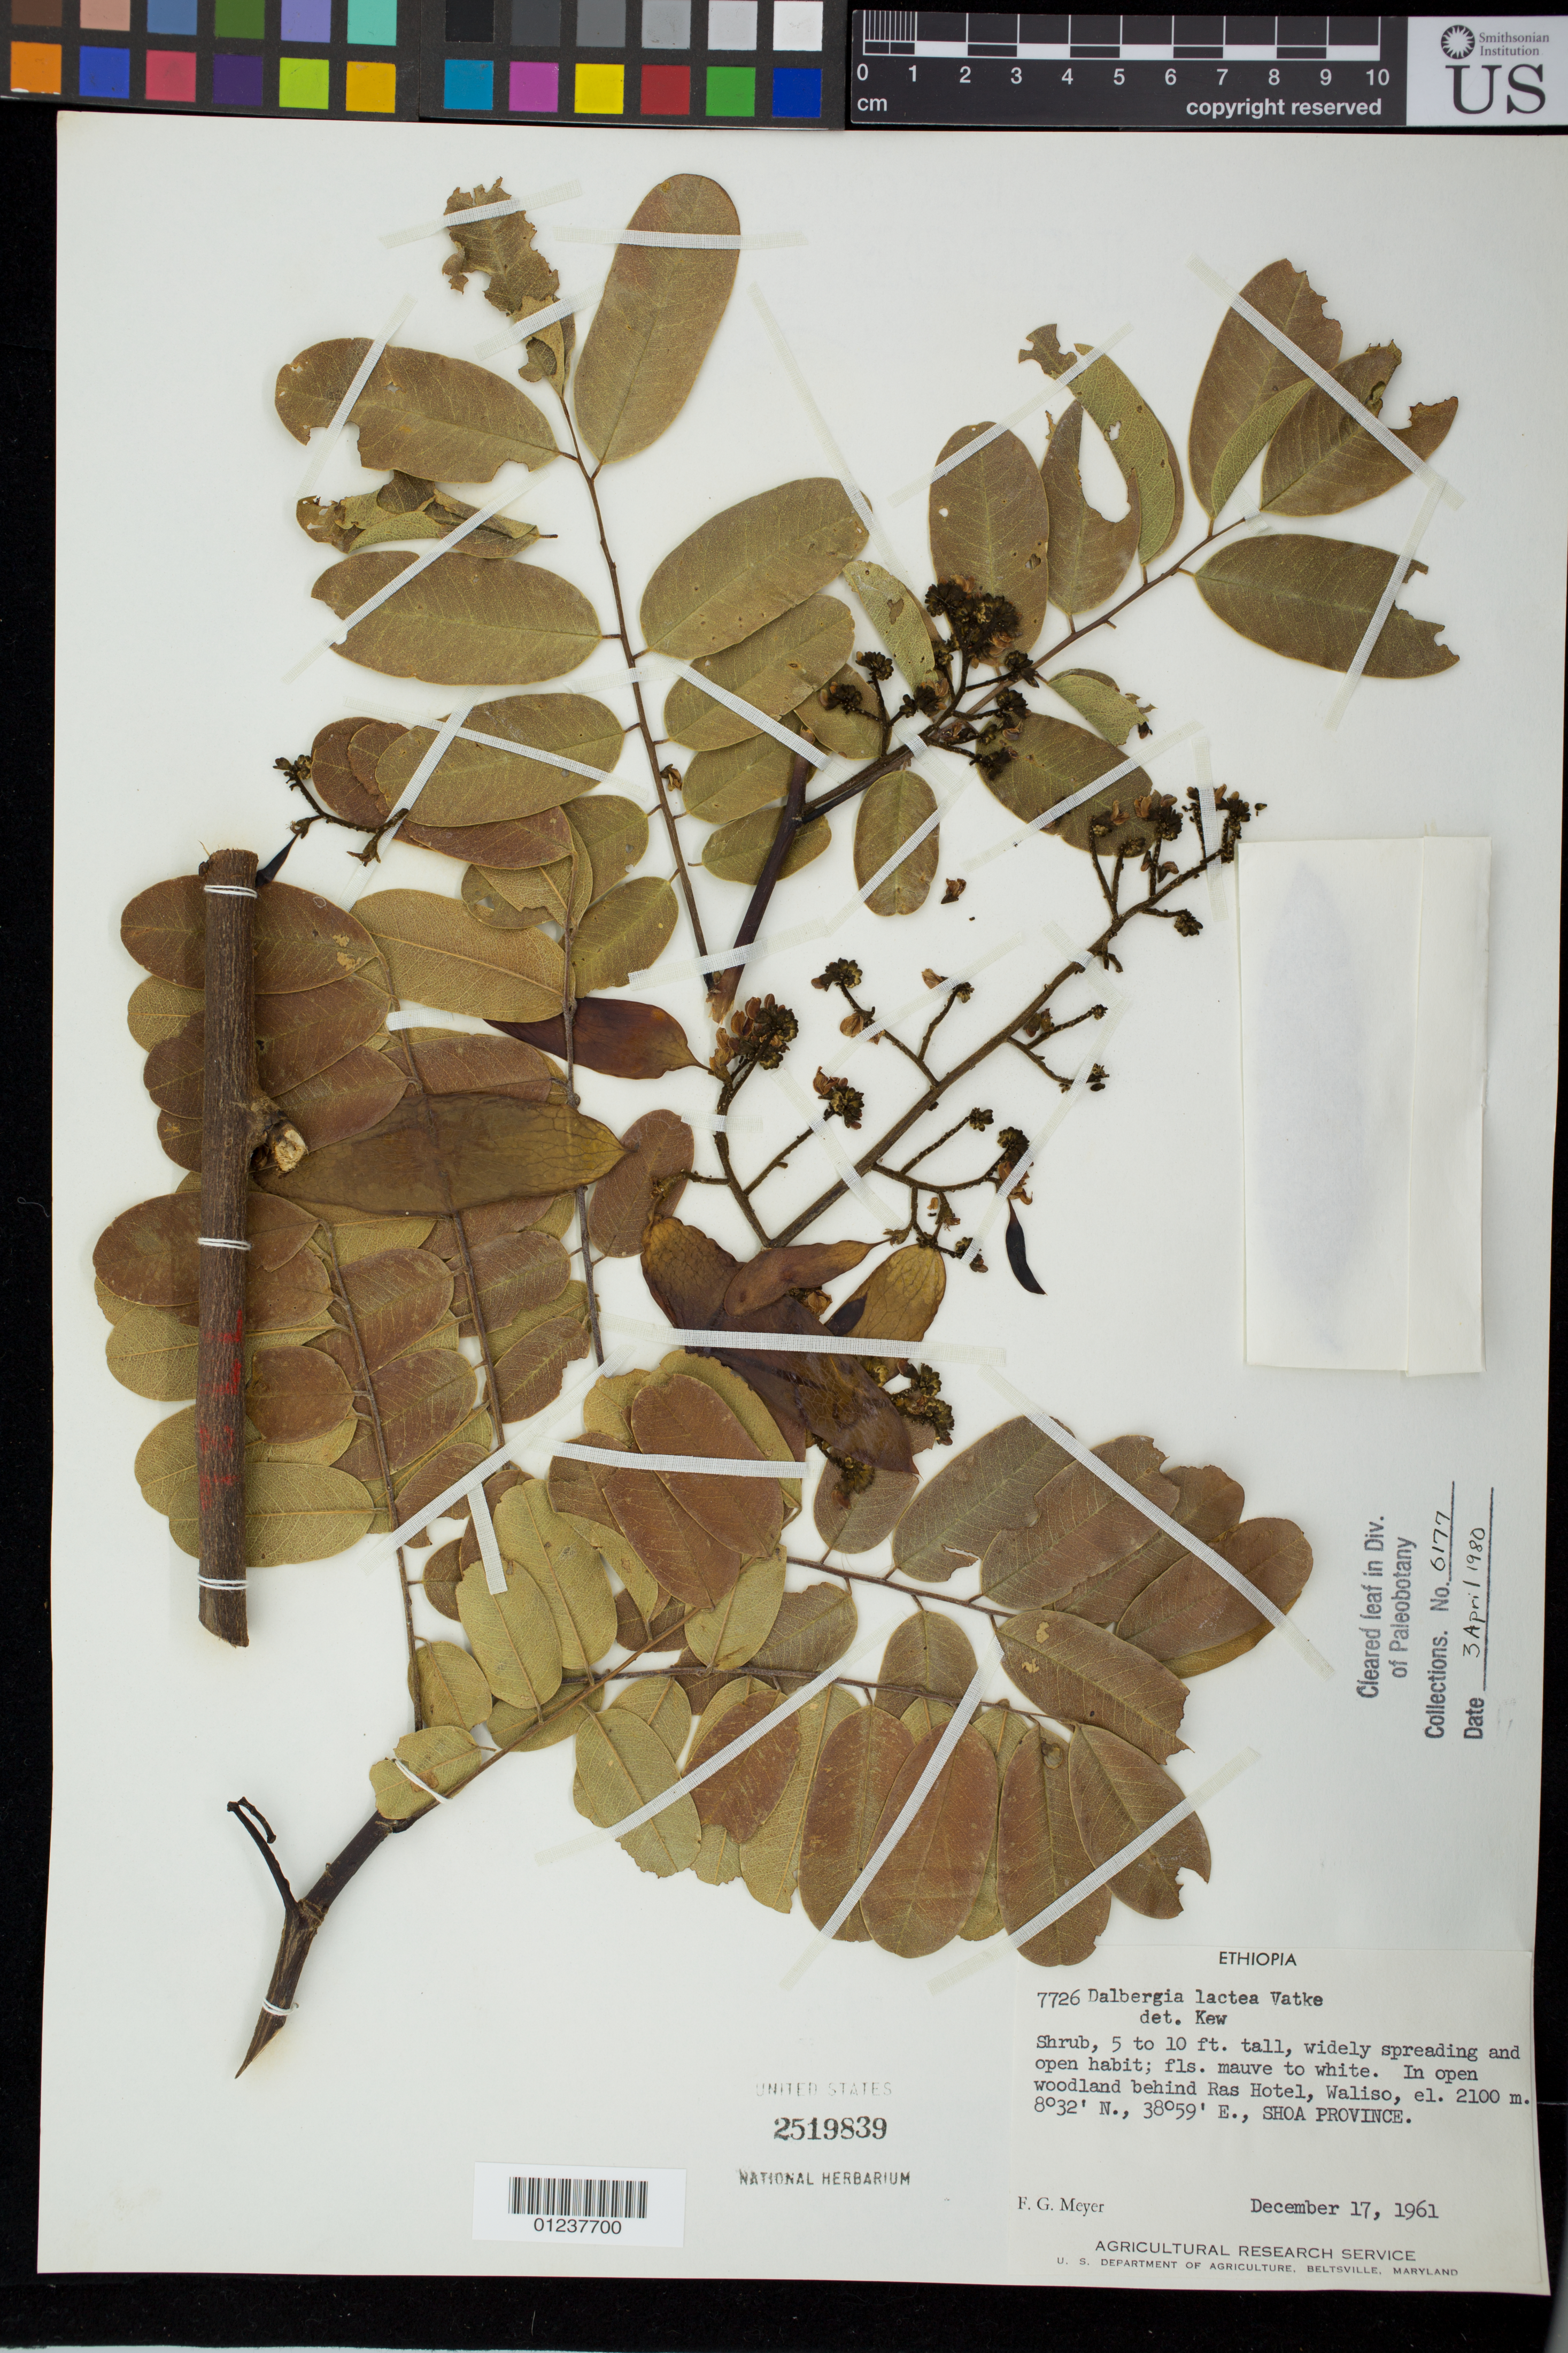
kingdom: Plantae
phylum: Tracheophyta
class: Magnoliopsida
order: Fabales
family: Fabaceae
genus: Dalbergia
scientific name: Dalbergia lactea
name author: Vatke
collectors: F. G. Meyer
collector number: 7726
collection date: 1961-12-17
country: Ethiopia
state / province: Oromiya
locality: Ras Hotel, Waliso, Shoa Province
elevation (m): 2100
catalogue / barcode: US 2519839